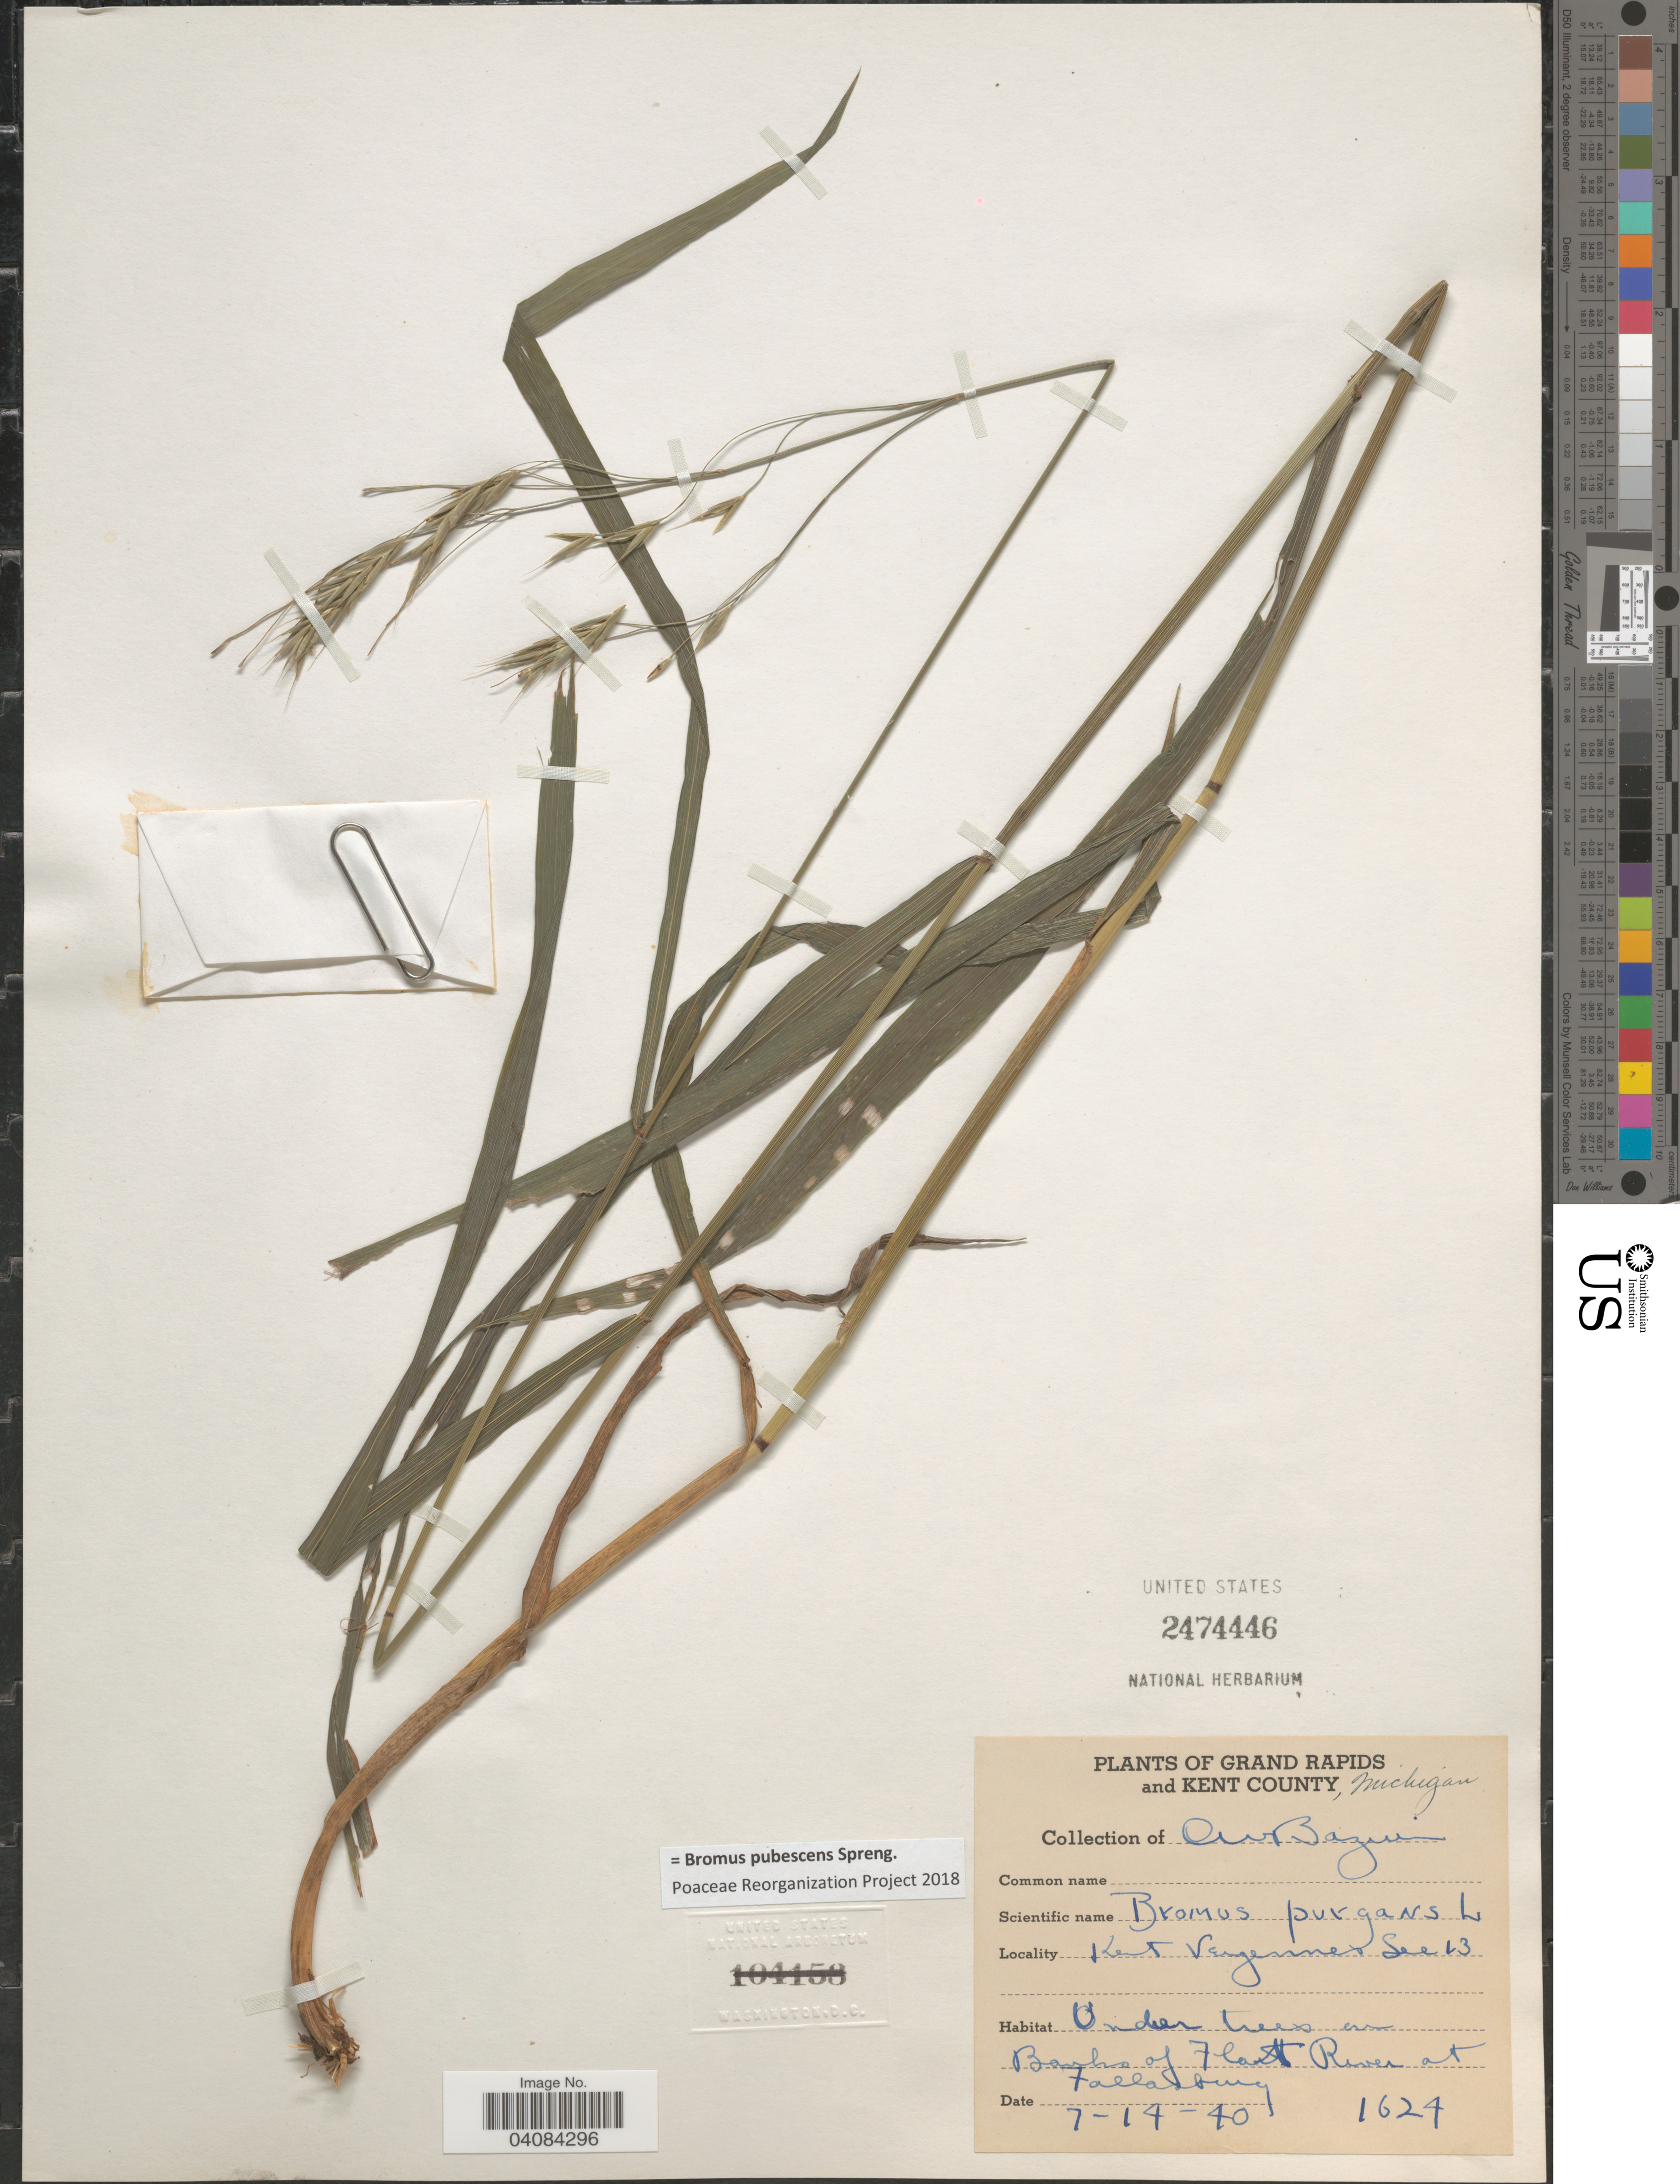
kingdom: Plantae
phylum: Tracheophyta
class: Liliopsida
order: Poales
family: Poaceae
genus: Bromus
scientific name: Bromus pubescens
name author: Muhl. ex Willd.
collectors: C. Bazuin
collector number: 1624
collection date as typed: Transcribed d/m/y: 14/7/40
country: United States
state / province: Michigan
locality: Grand Rapids and Kent County. Kent Vergennes Sec. 13. Under trees on Banks of Flat River at Fallasburg.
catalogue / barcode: US 2474446